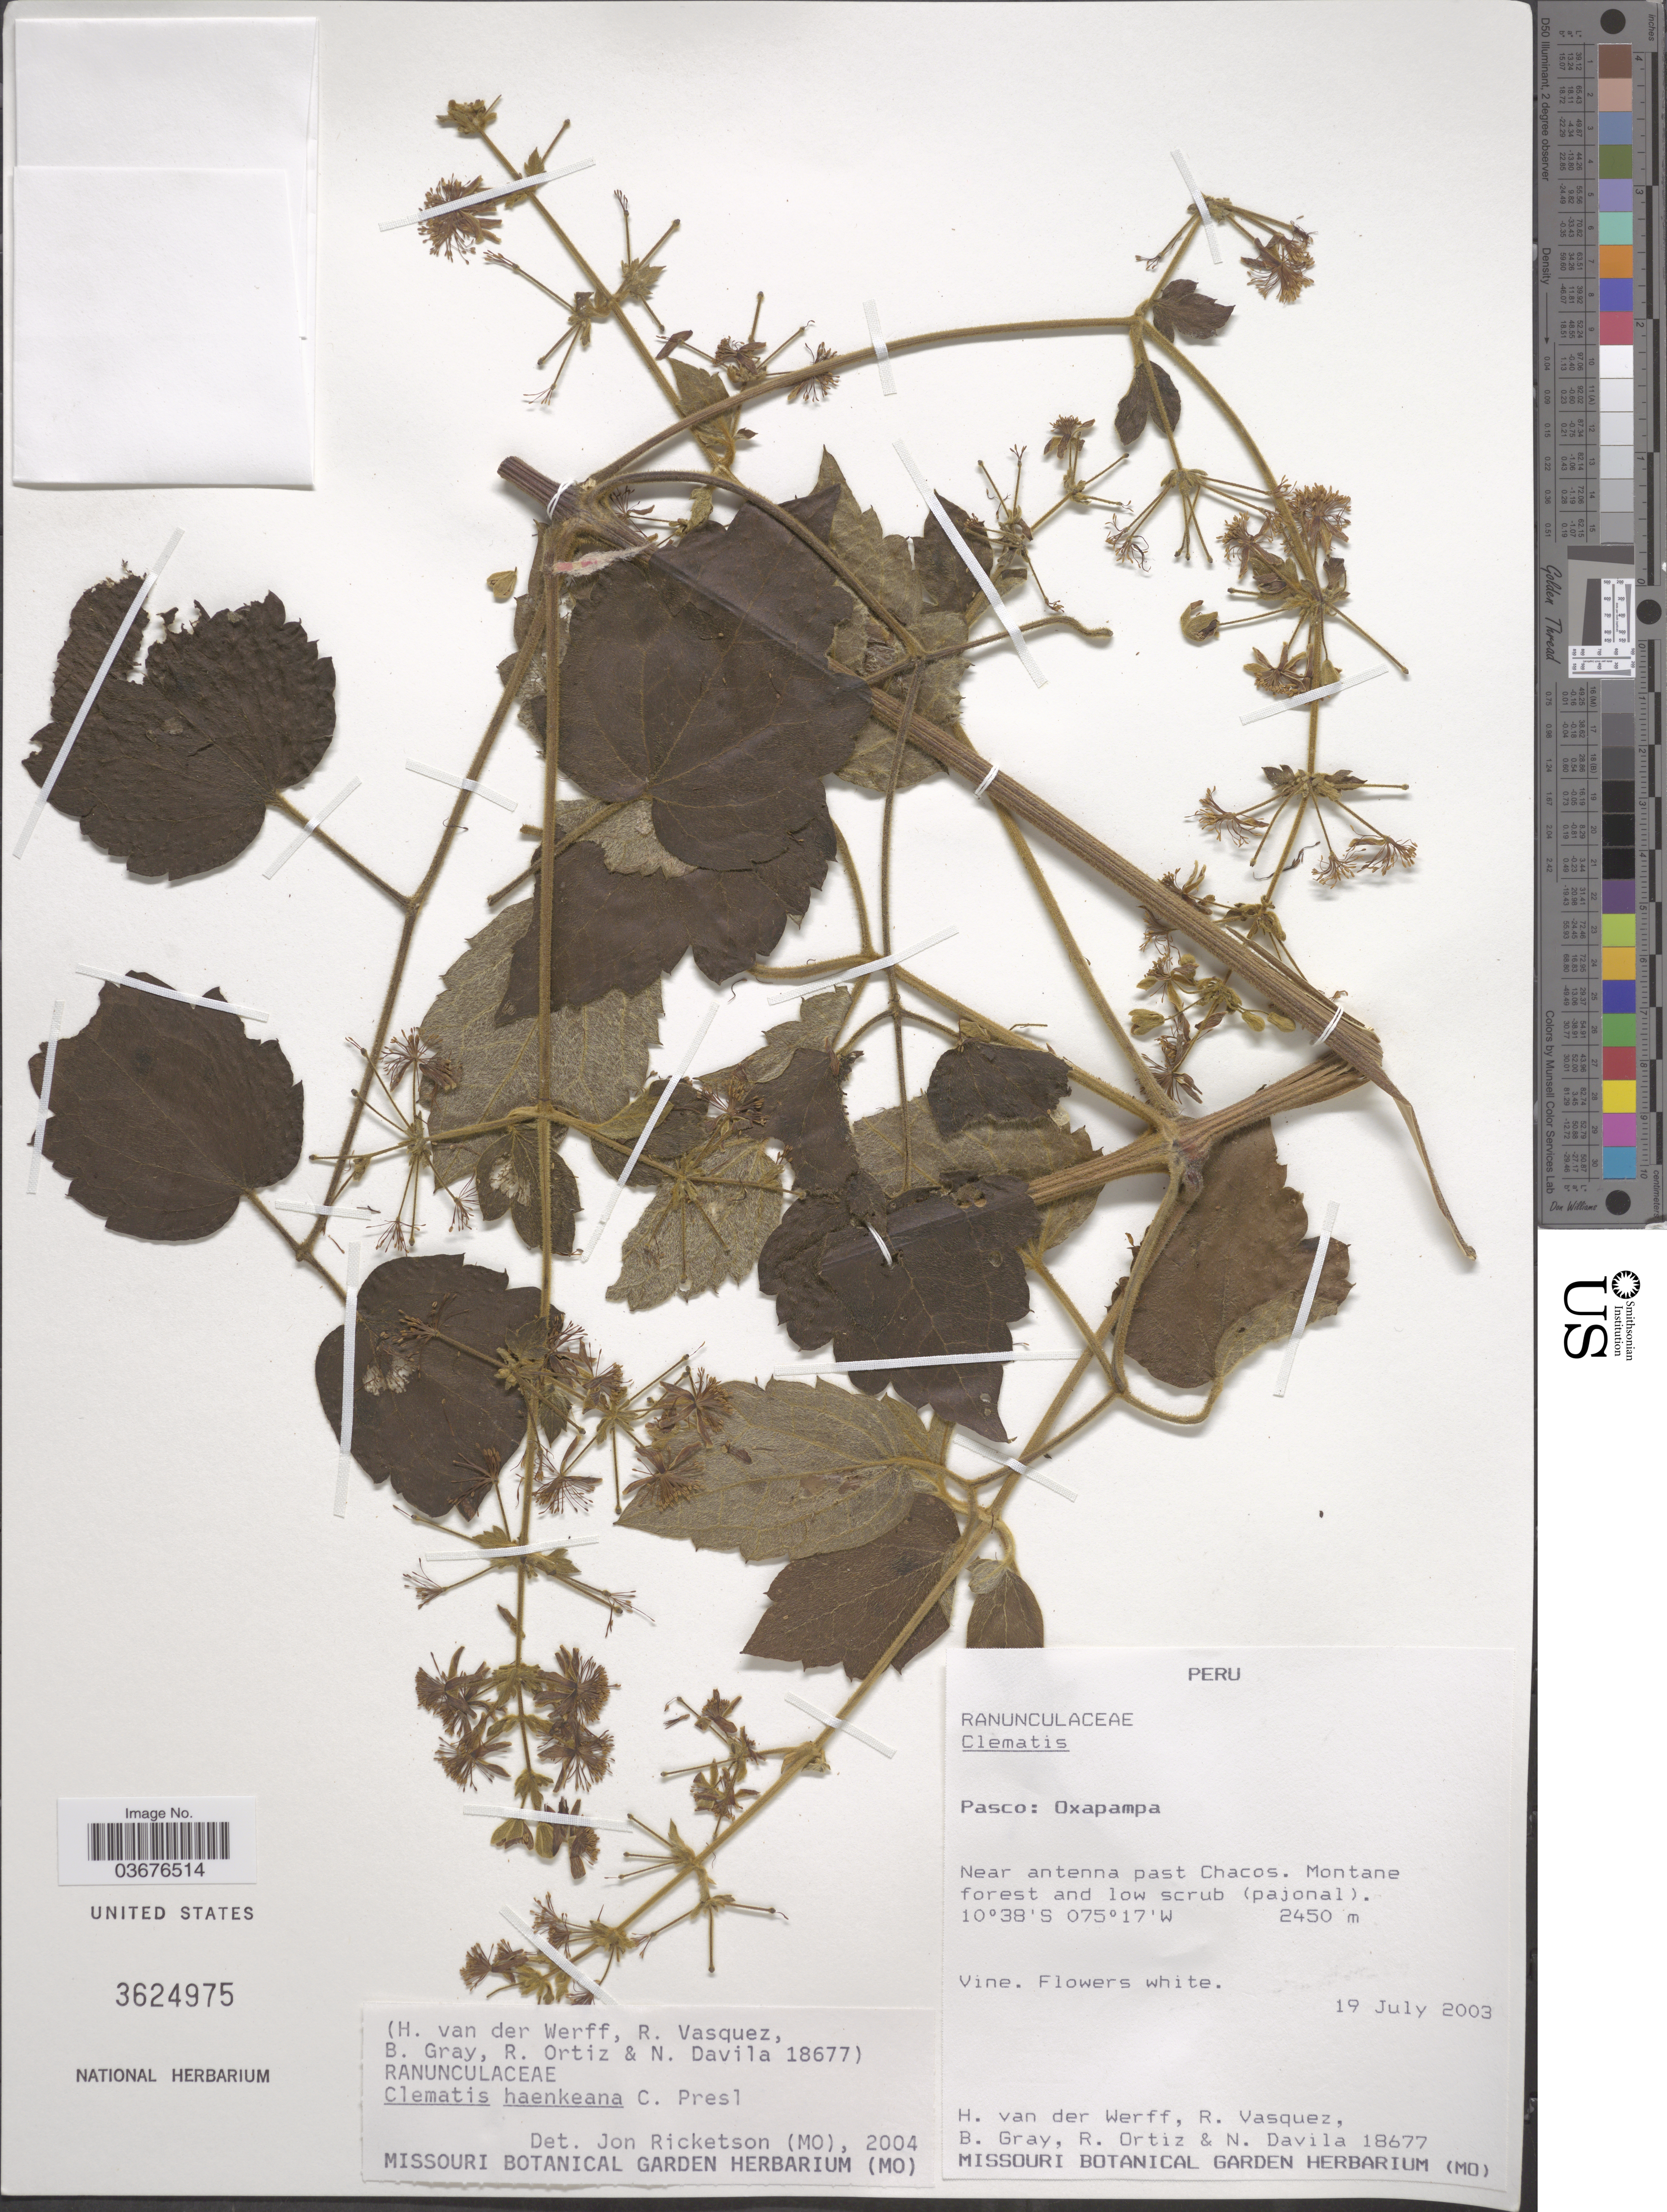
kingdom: Plantae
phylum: Tracheophyta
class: Magnoliopsida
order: Ranunculales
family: Ranunculaceae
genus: Clematis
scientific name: Clematis haenkeana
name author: C. Presl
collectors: H. van der Werff, R. Vasquez, B. Gray, R. Ortiz & N. Dávila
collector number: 18677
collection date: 2003-07-19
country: Peru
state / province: Pasco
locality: Oxapampa. Near antenna past Chacos.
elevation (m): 2450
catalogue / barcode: US 3624975